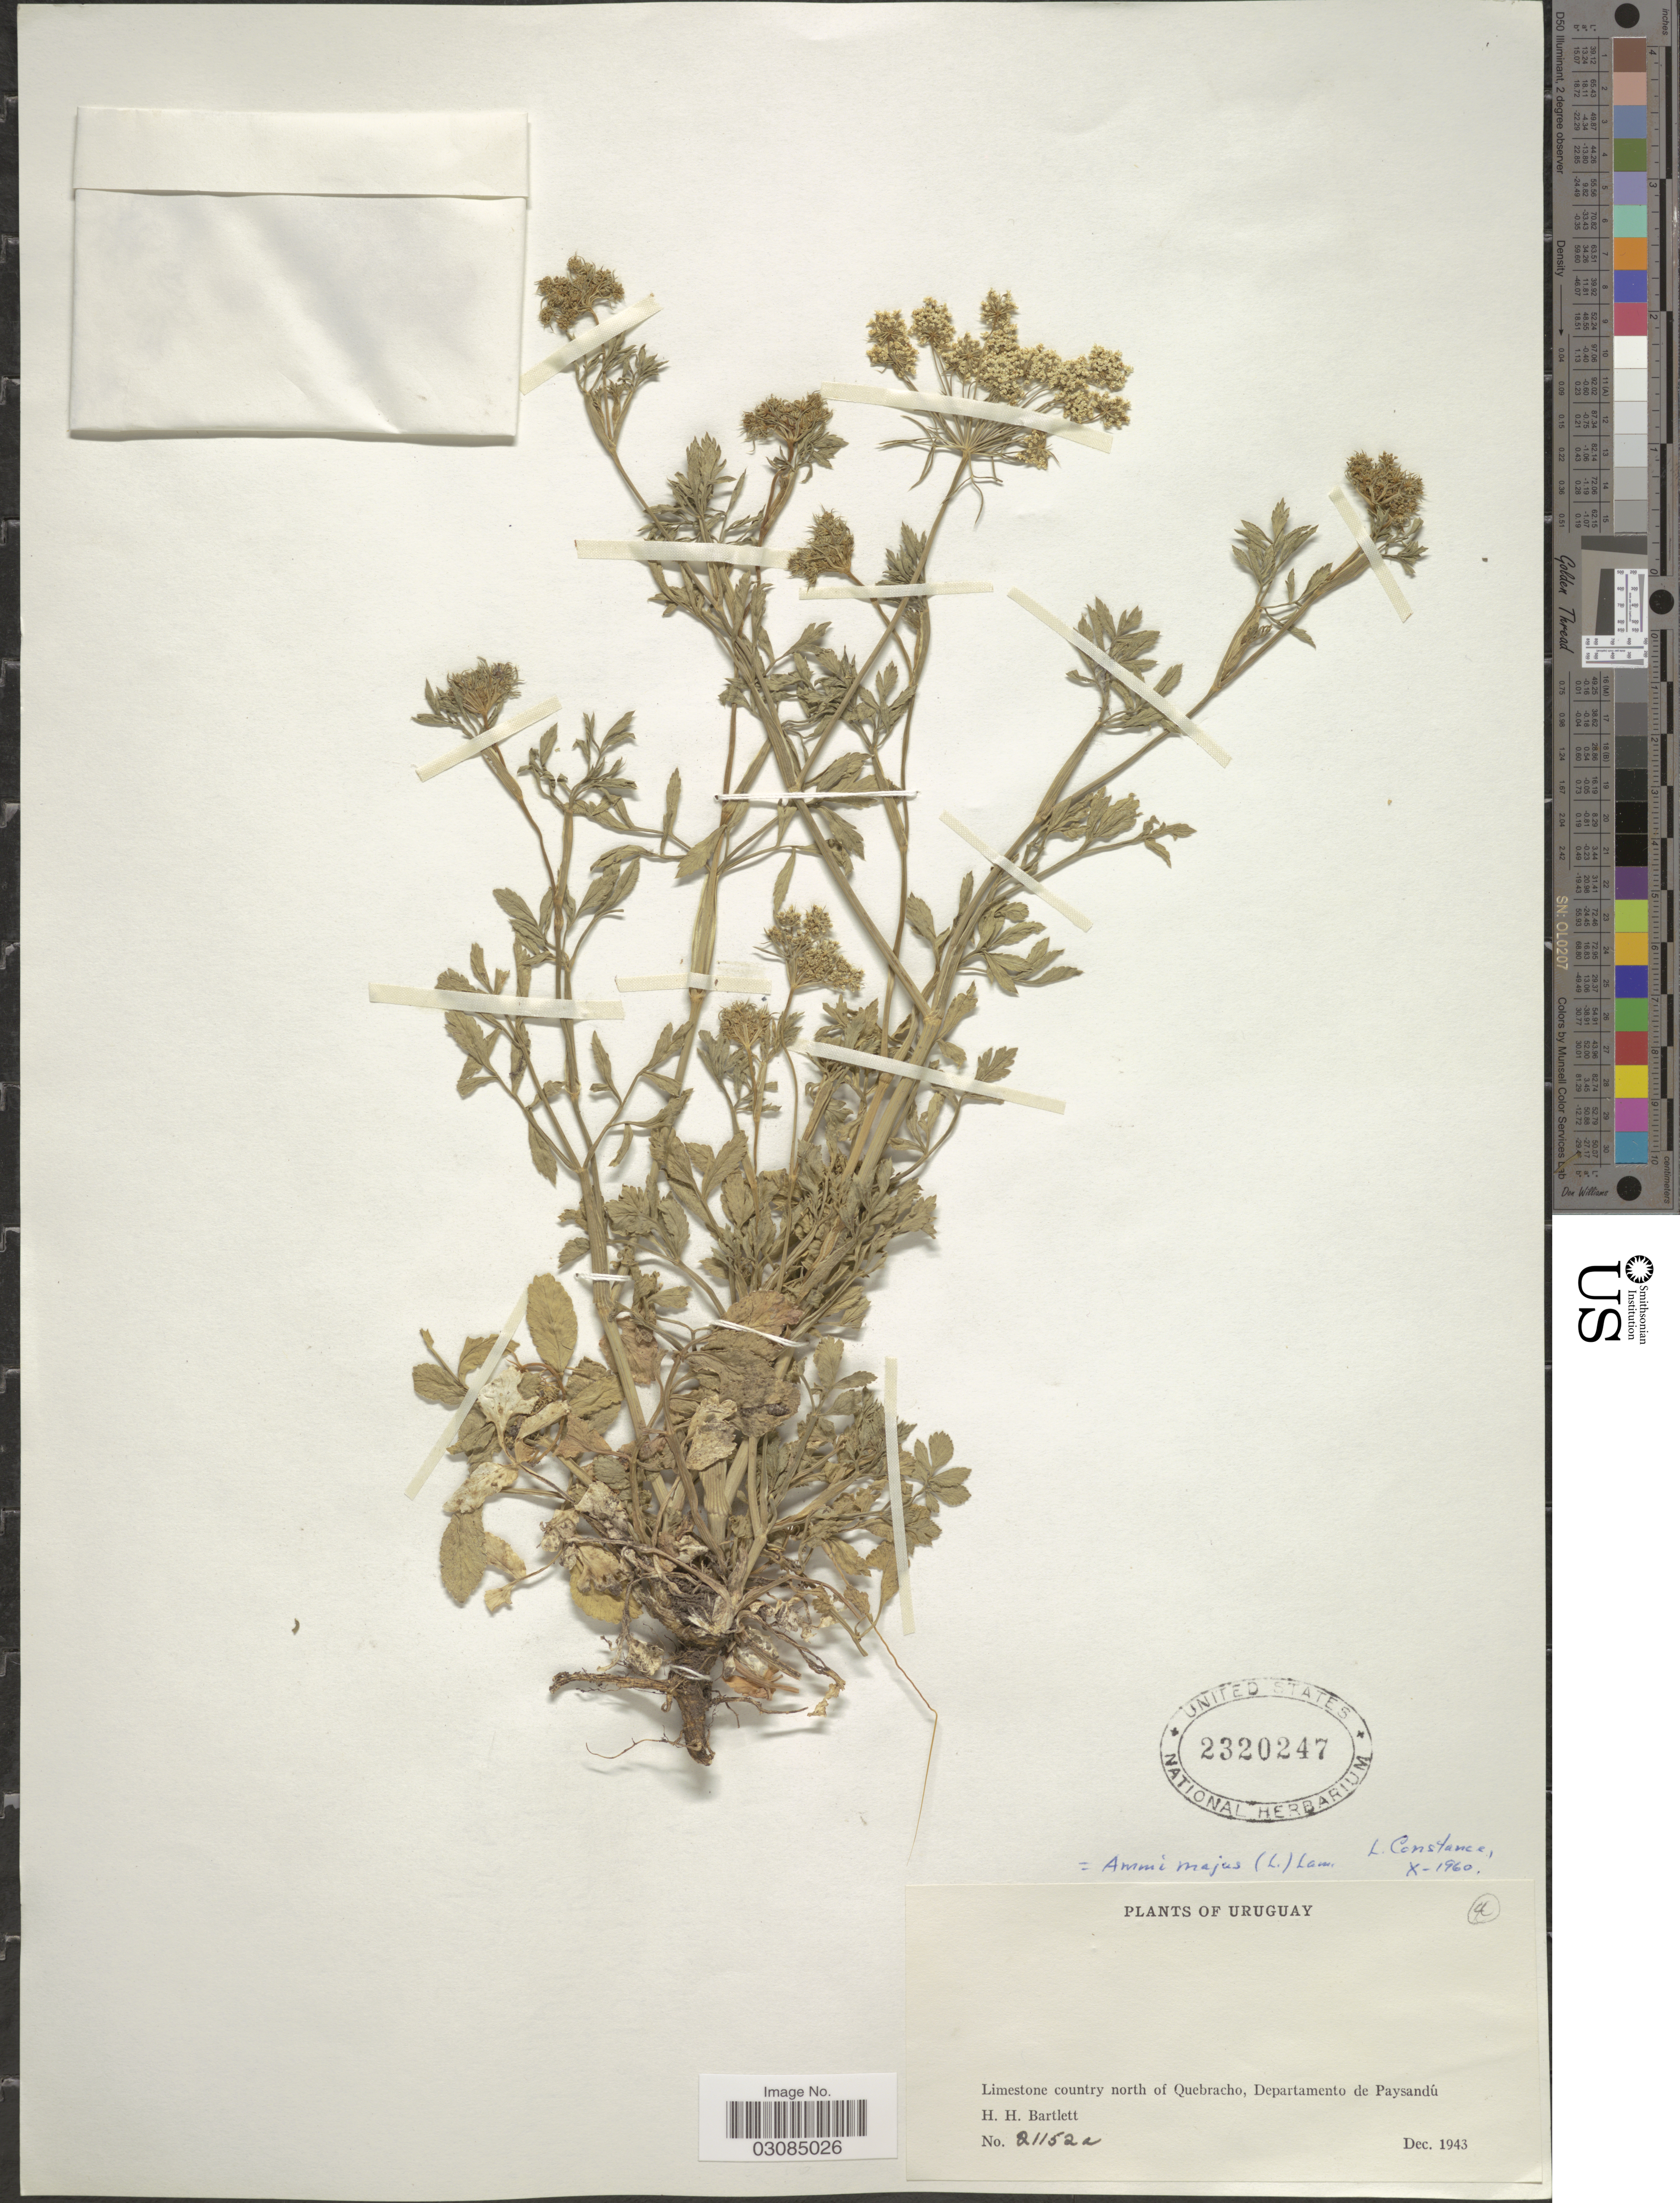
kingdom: Plantae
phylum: Tracheophyta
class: Magnoliopsida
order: Apiales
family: Apiaceae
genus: Ammi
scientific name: Ammi majus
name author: L.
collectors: H. H. Bartlett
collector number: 21152a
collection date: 1943-12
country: Uruguay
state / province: Paysandu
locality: Limestone country north of Quebracho, Departamento de Paysandú.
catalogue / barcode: US 2320247